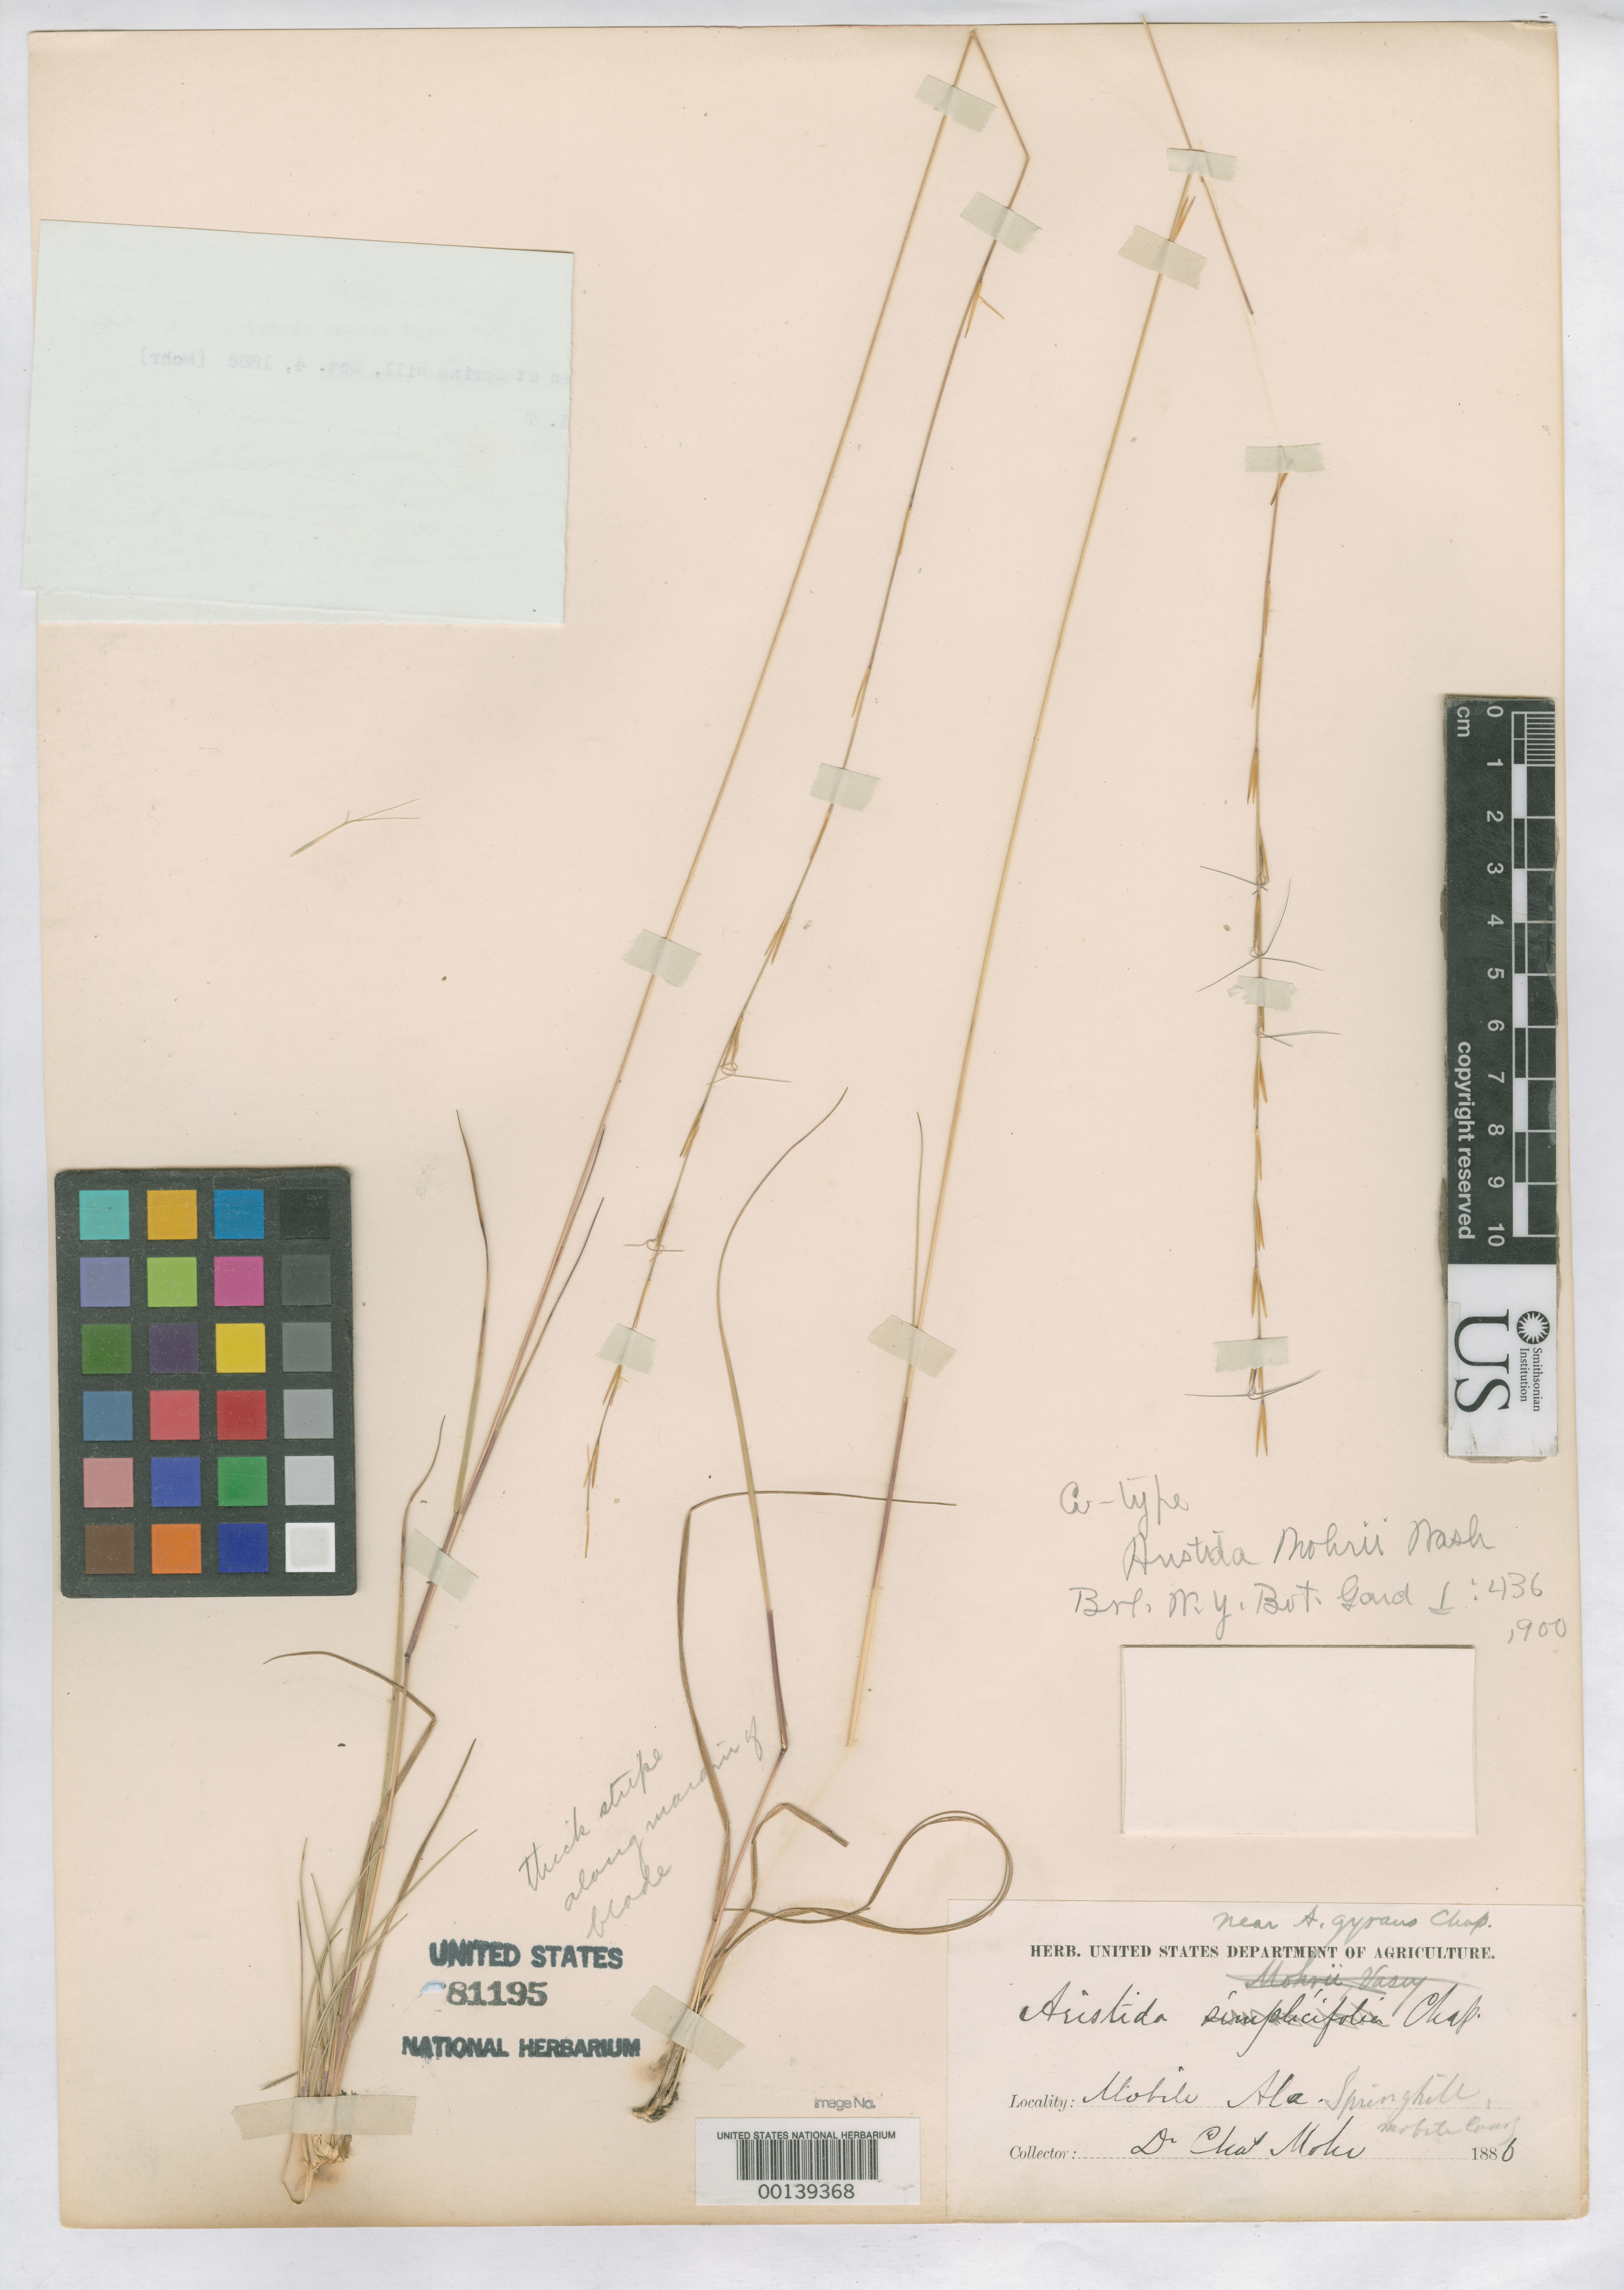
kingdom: Plantae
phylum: Tracheophyta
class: Liliopsida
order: Poales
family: Poaceae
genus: Aristida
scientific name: Aristida mohrii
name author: Nash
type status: Isotype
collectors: C. T. Mohr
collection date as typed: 04 Oct 1886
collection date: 1886-10-04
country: United States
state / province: Alabama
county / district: Mobile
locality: Spring Hill.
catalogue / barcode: US 81195